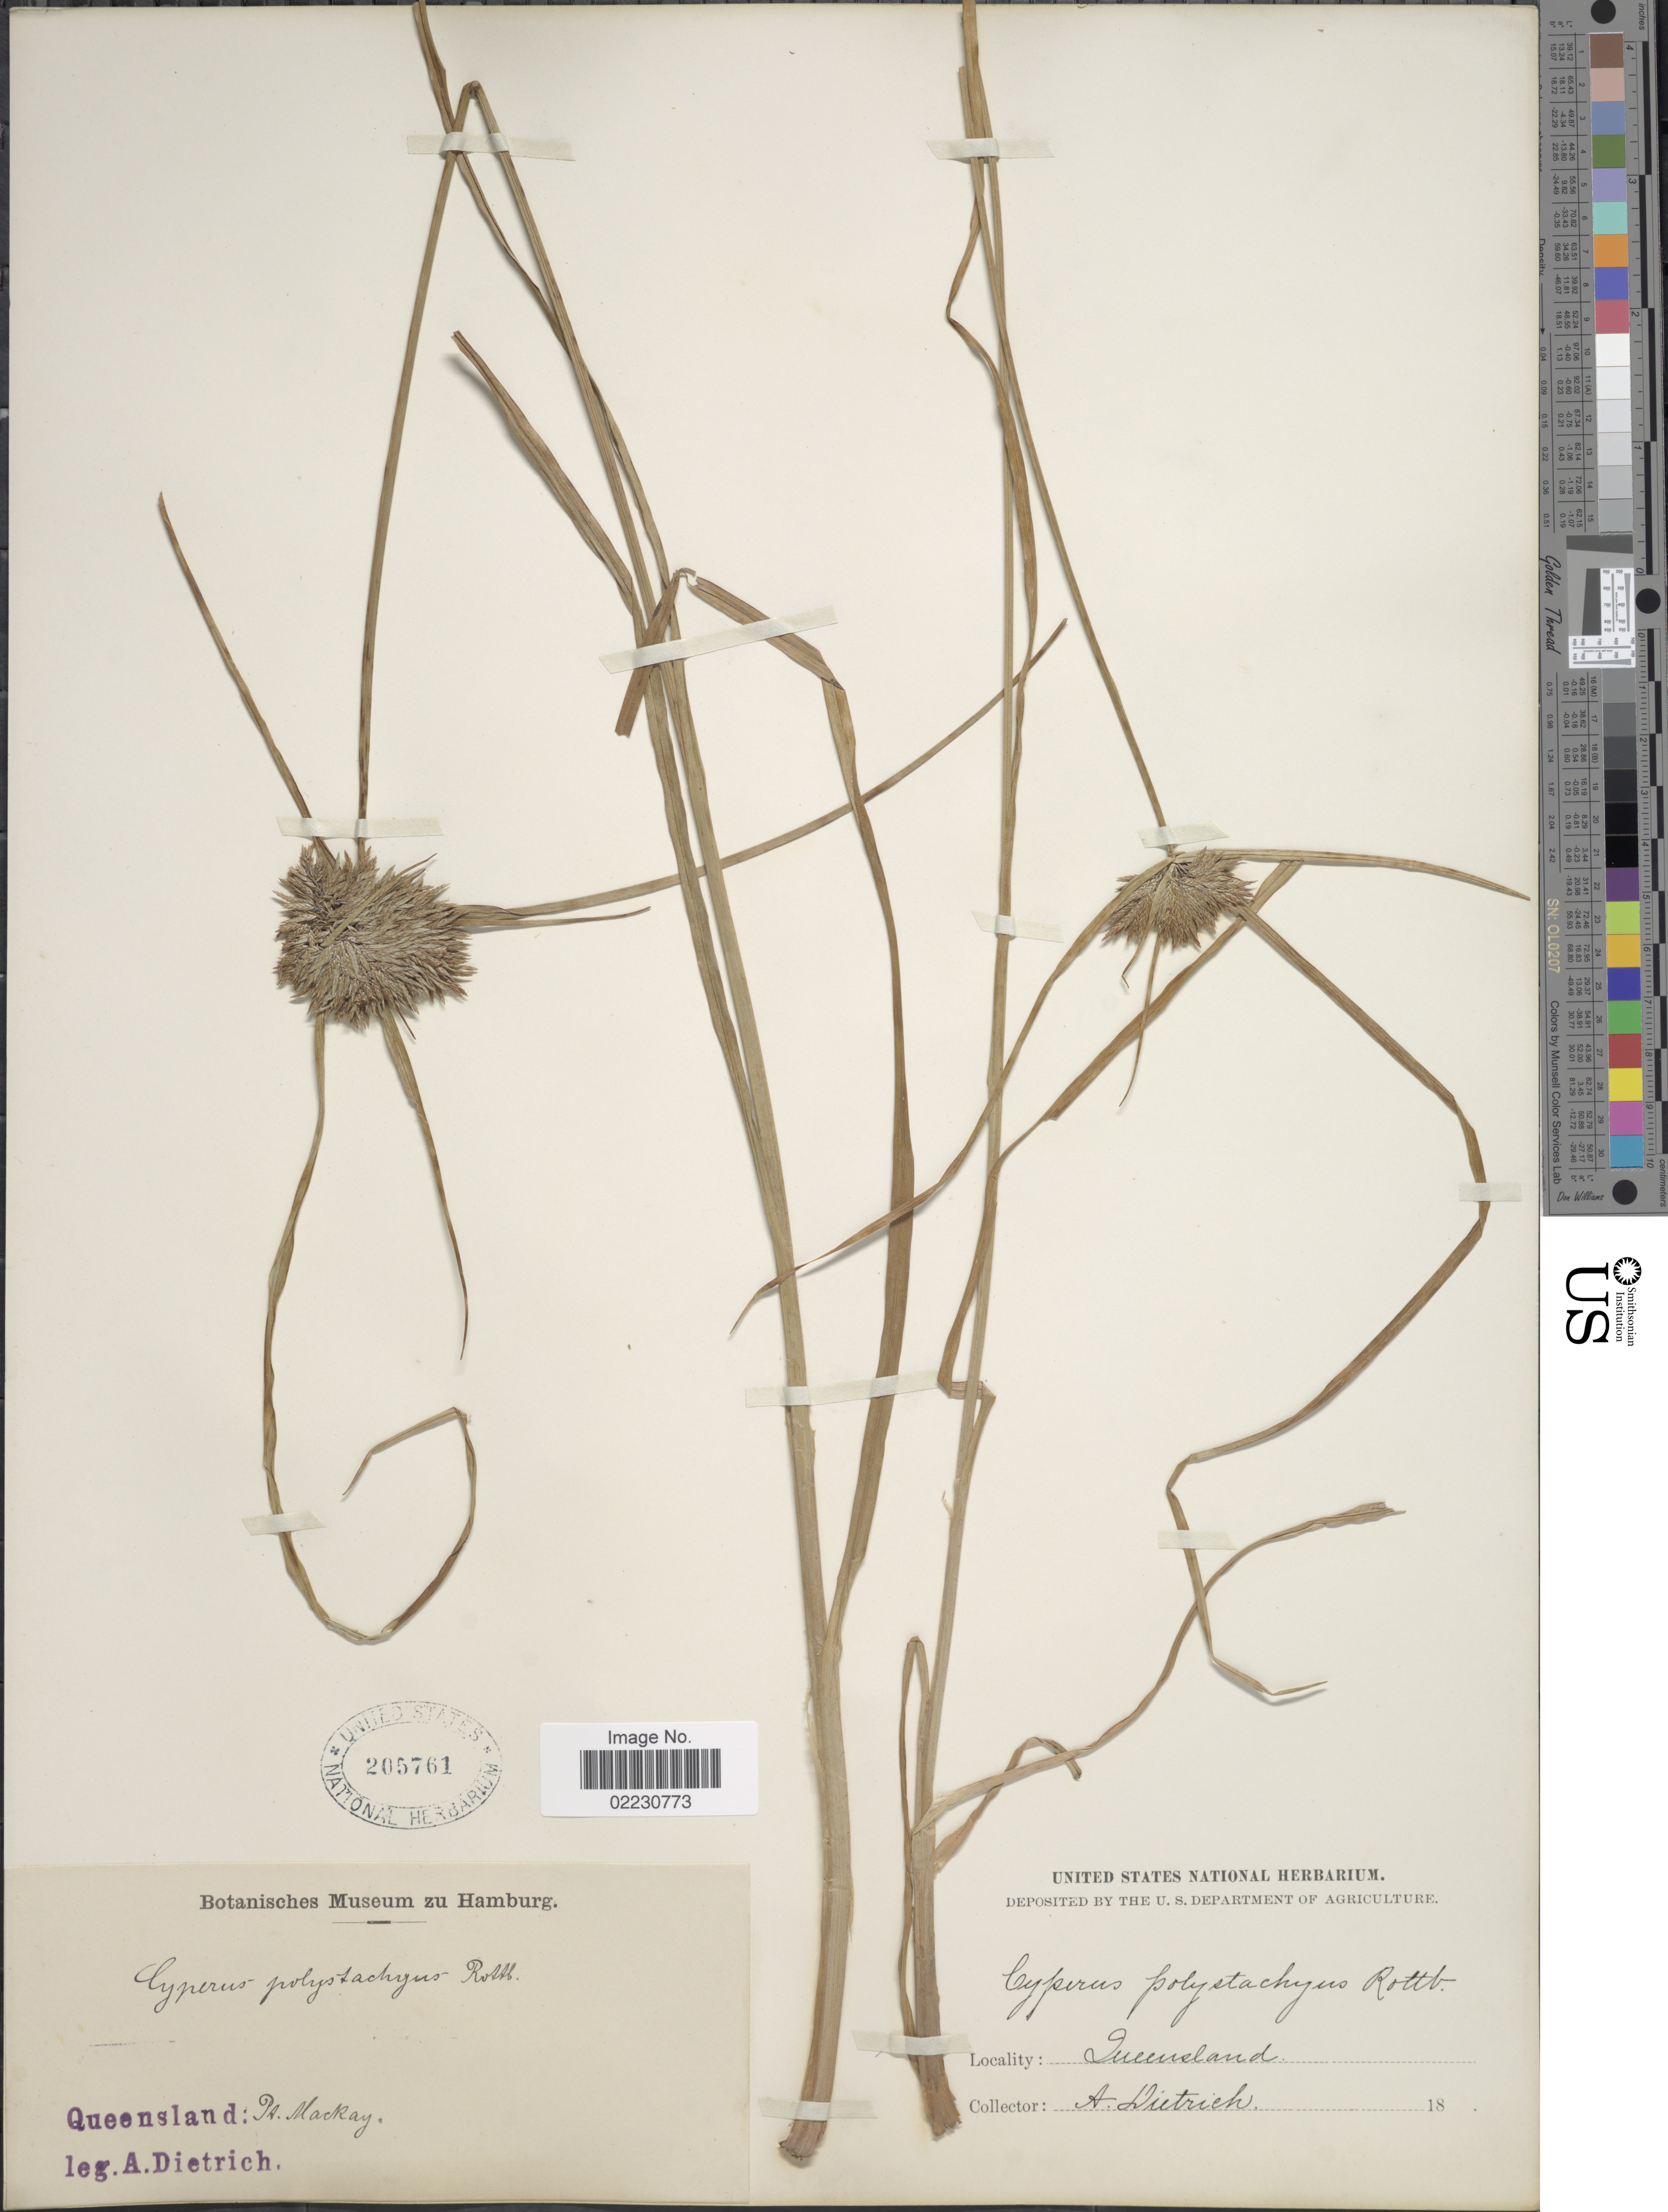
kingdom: Plantae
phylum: Tracheophyta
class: Liliopsida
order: Poales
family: Cyperaceae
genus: Cyperus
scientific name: Cyperus polystachyos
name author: Rottb.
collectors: A. Dietrich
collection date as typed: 18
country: Australia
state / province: Queensland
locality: Pa. Mackay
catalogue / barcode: US 205761